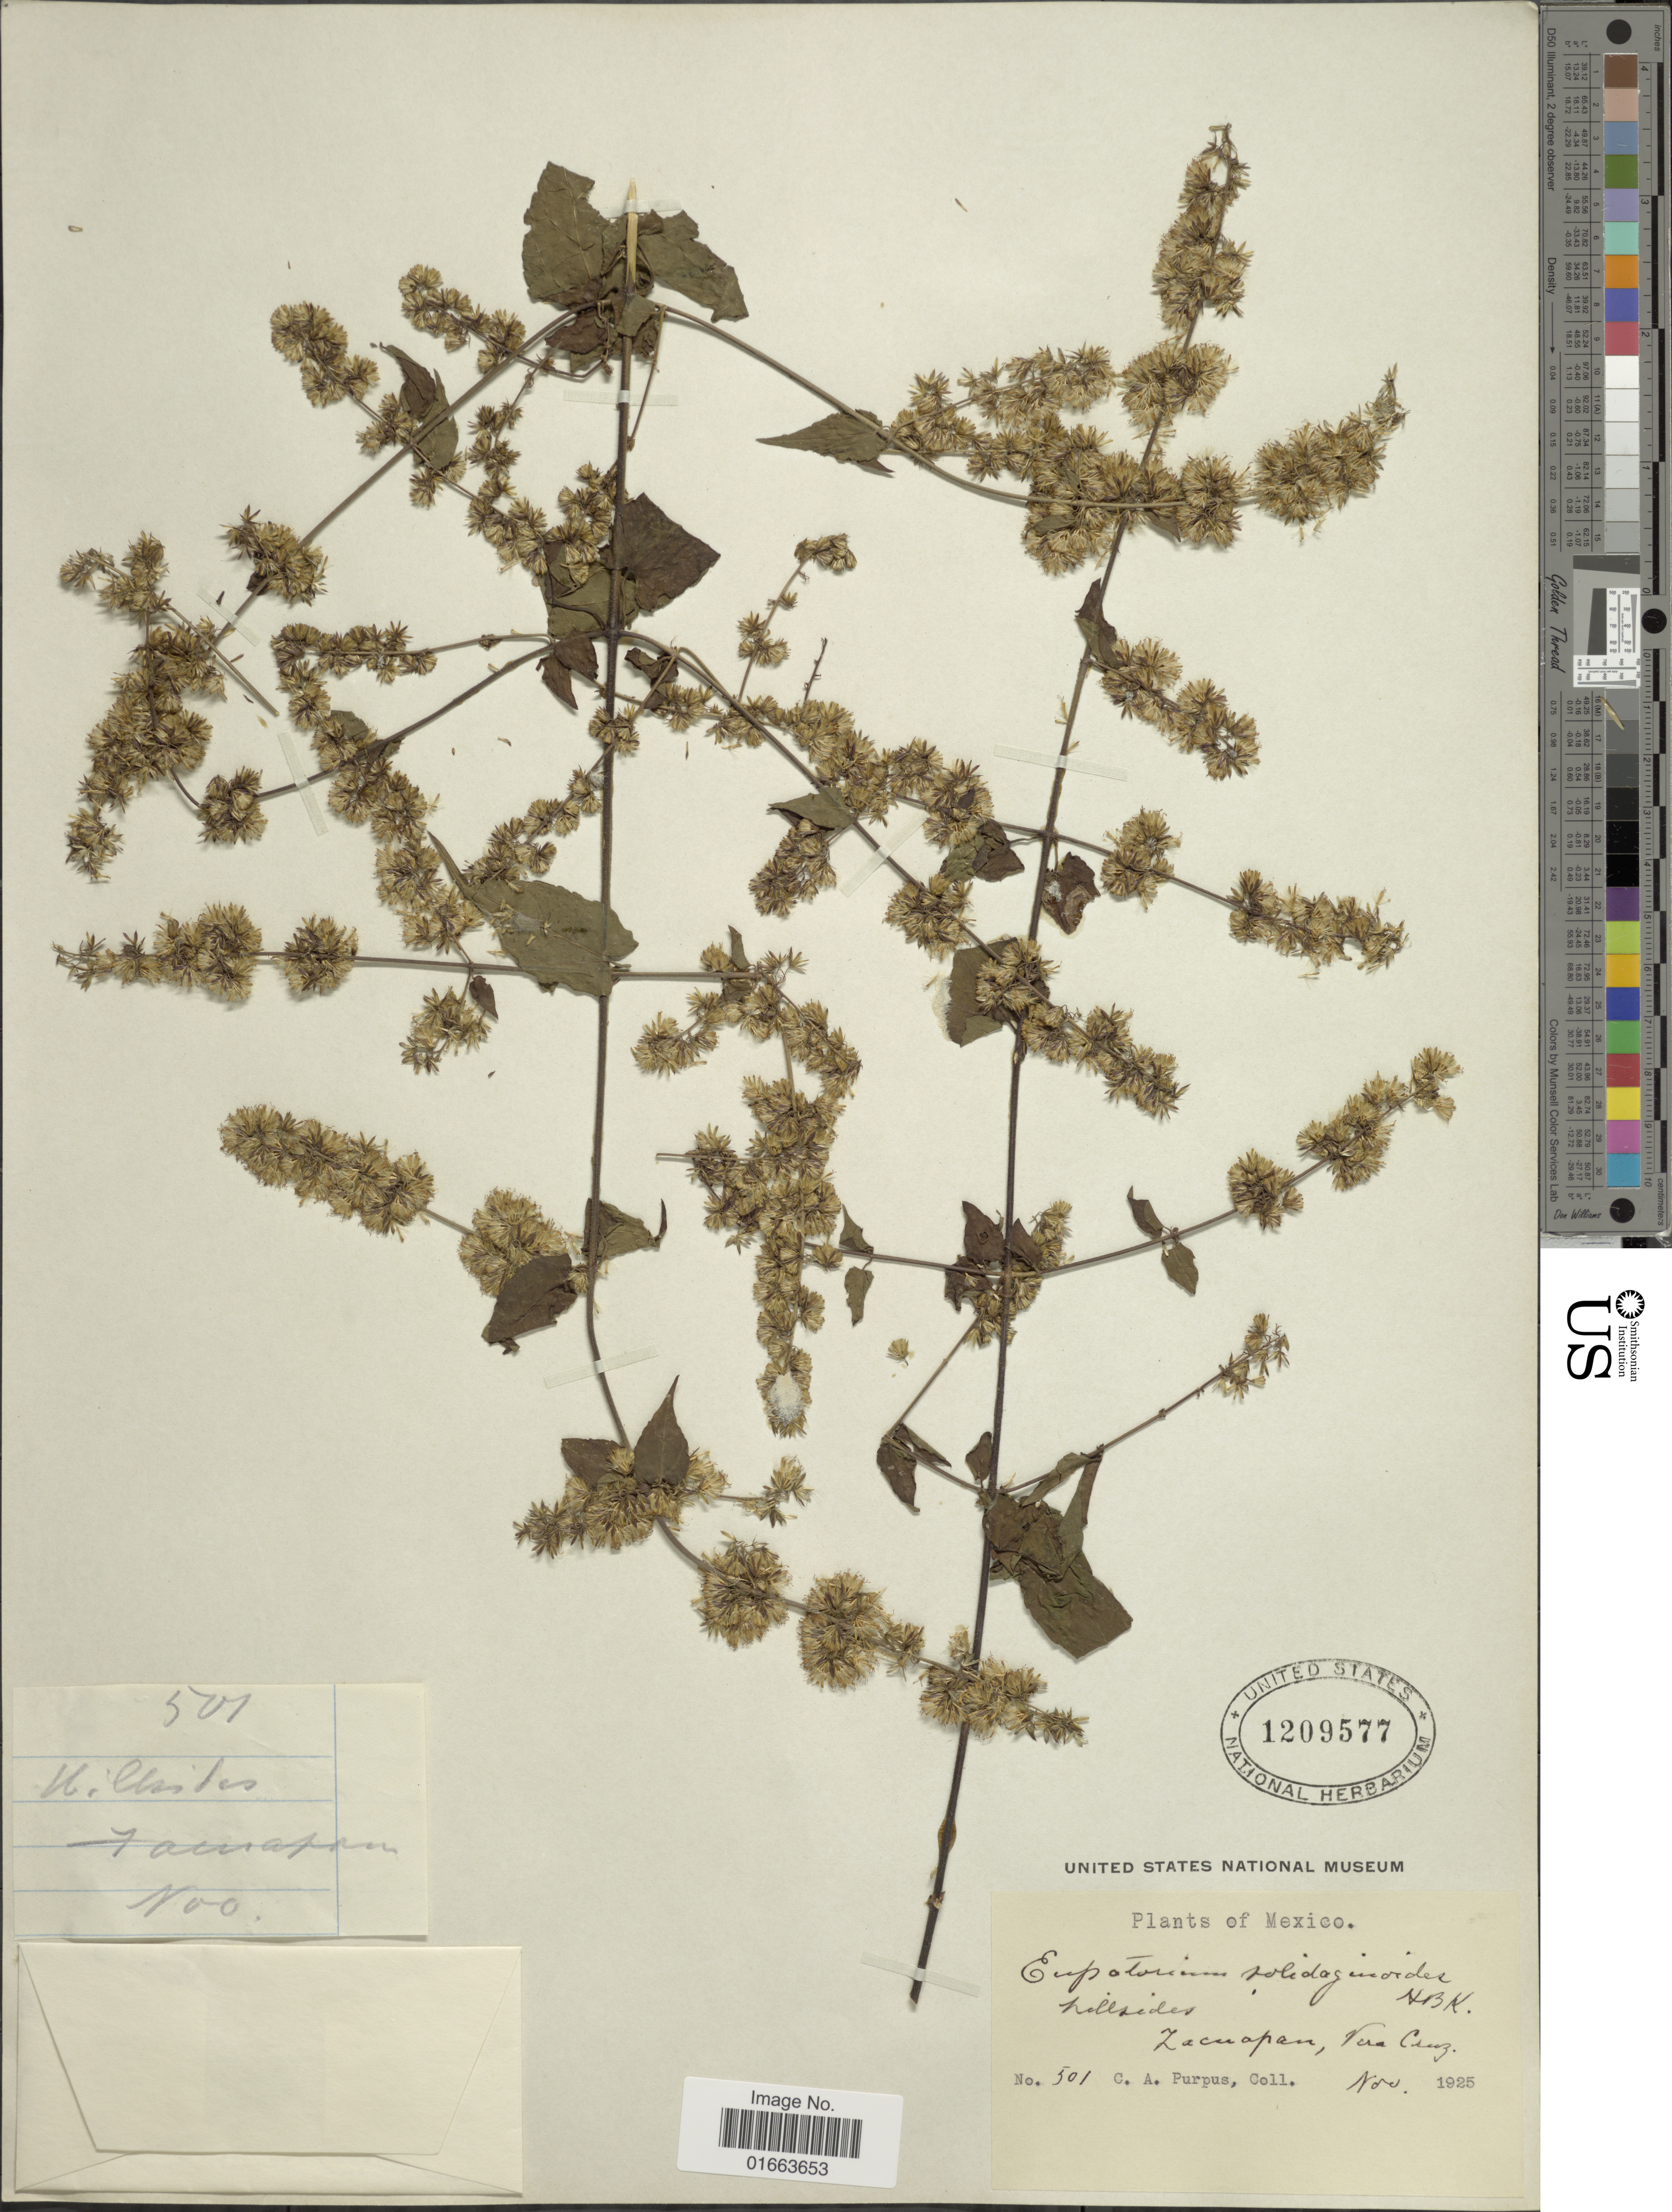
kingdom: Plantae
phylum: Tracheophyta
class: Magnoliopsida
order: Asterales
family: Asteraceae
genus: Koanophyllon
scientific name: Koanophyllon solidaginoides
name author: (Kunth) R.M. King & H. Rob.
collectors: C. A. Purpus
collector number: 501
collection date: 1925-11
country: Mexico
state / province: Veracruz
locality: Hillsides, Zacuapan, Vera Cruz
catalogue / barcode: US 1209577